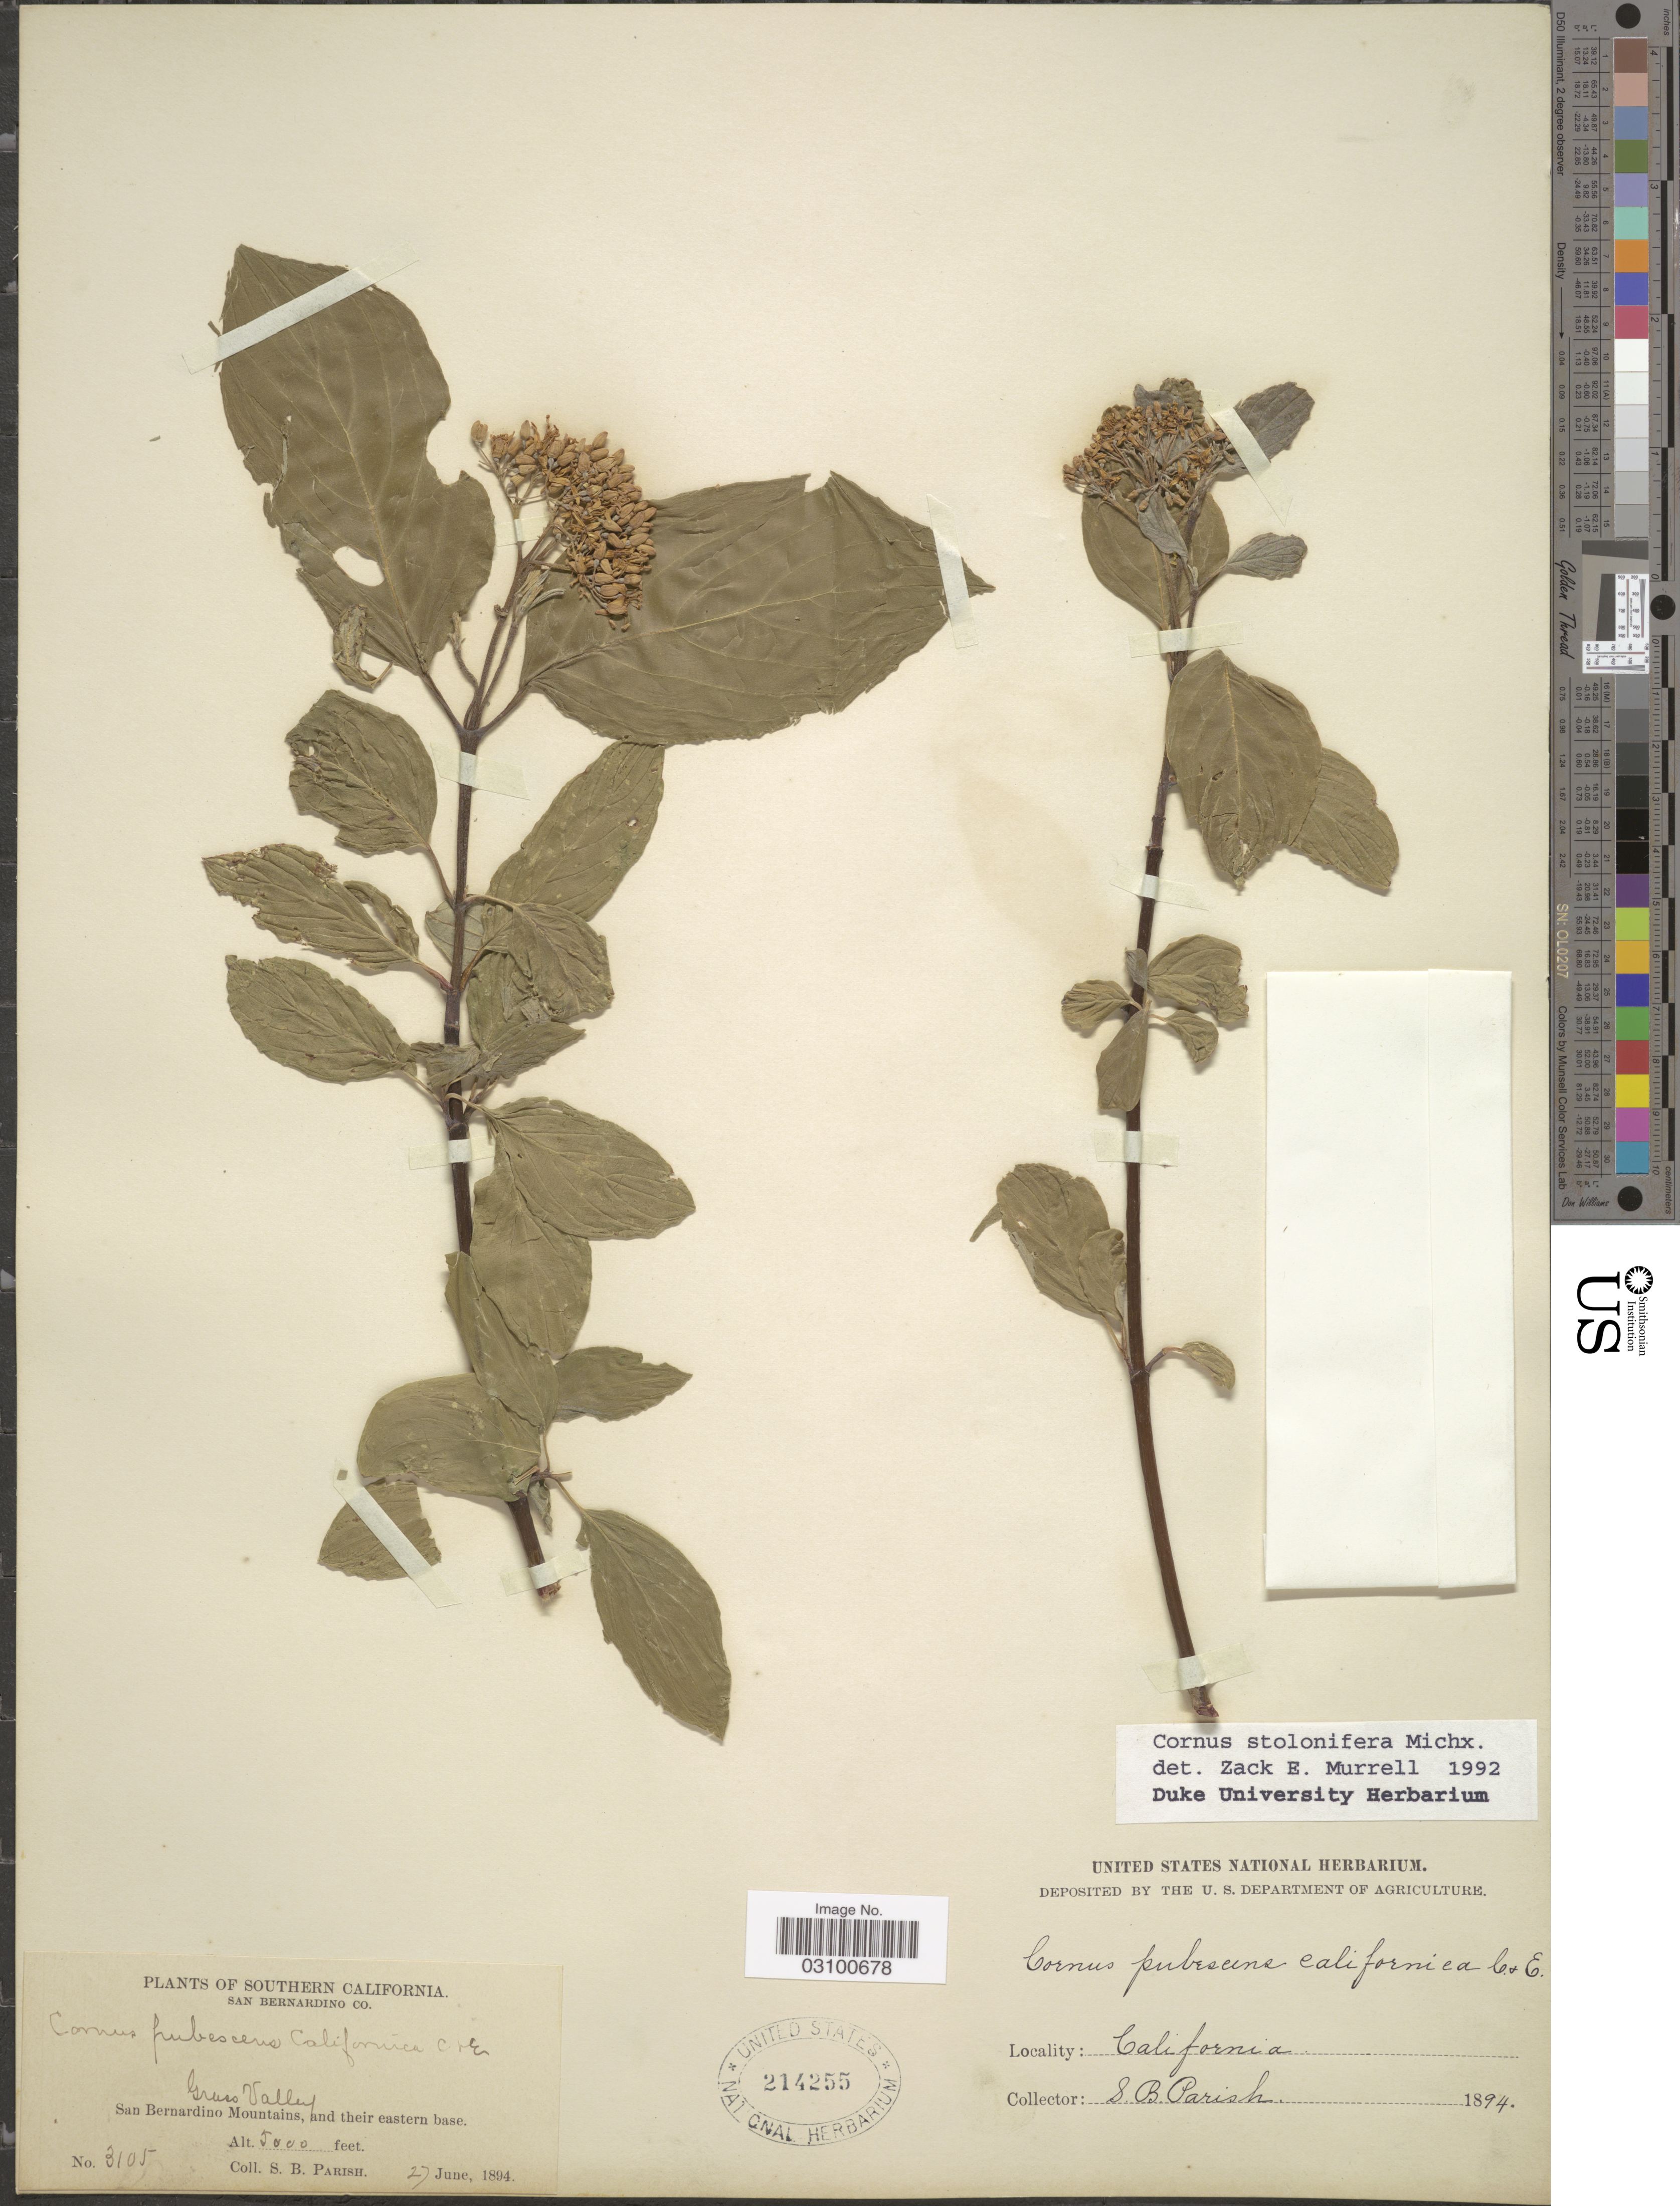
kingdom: Plantae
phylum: Tracheophyta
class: Magnoliopsida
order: Cornales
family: Cornaceae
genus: Cornus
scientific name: Cornus sericea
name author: L.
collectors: S. B. Parish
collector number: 3105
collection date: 1894-06-27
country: United States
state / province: California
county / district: San Bernardino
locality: Southern California. San Bernardino Co. Gruso Valley. San Bernardino Mountains, and their eastern base.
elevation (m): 1524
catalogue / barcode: US 214255